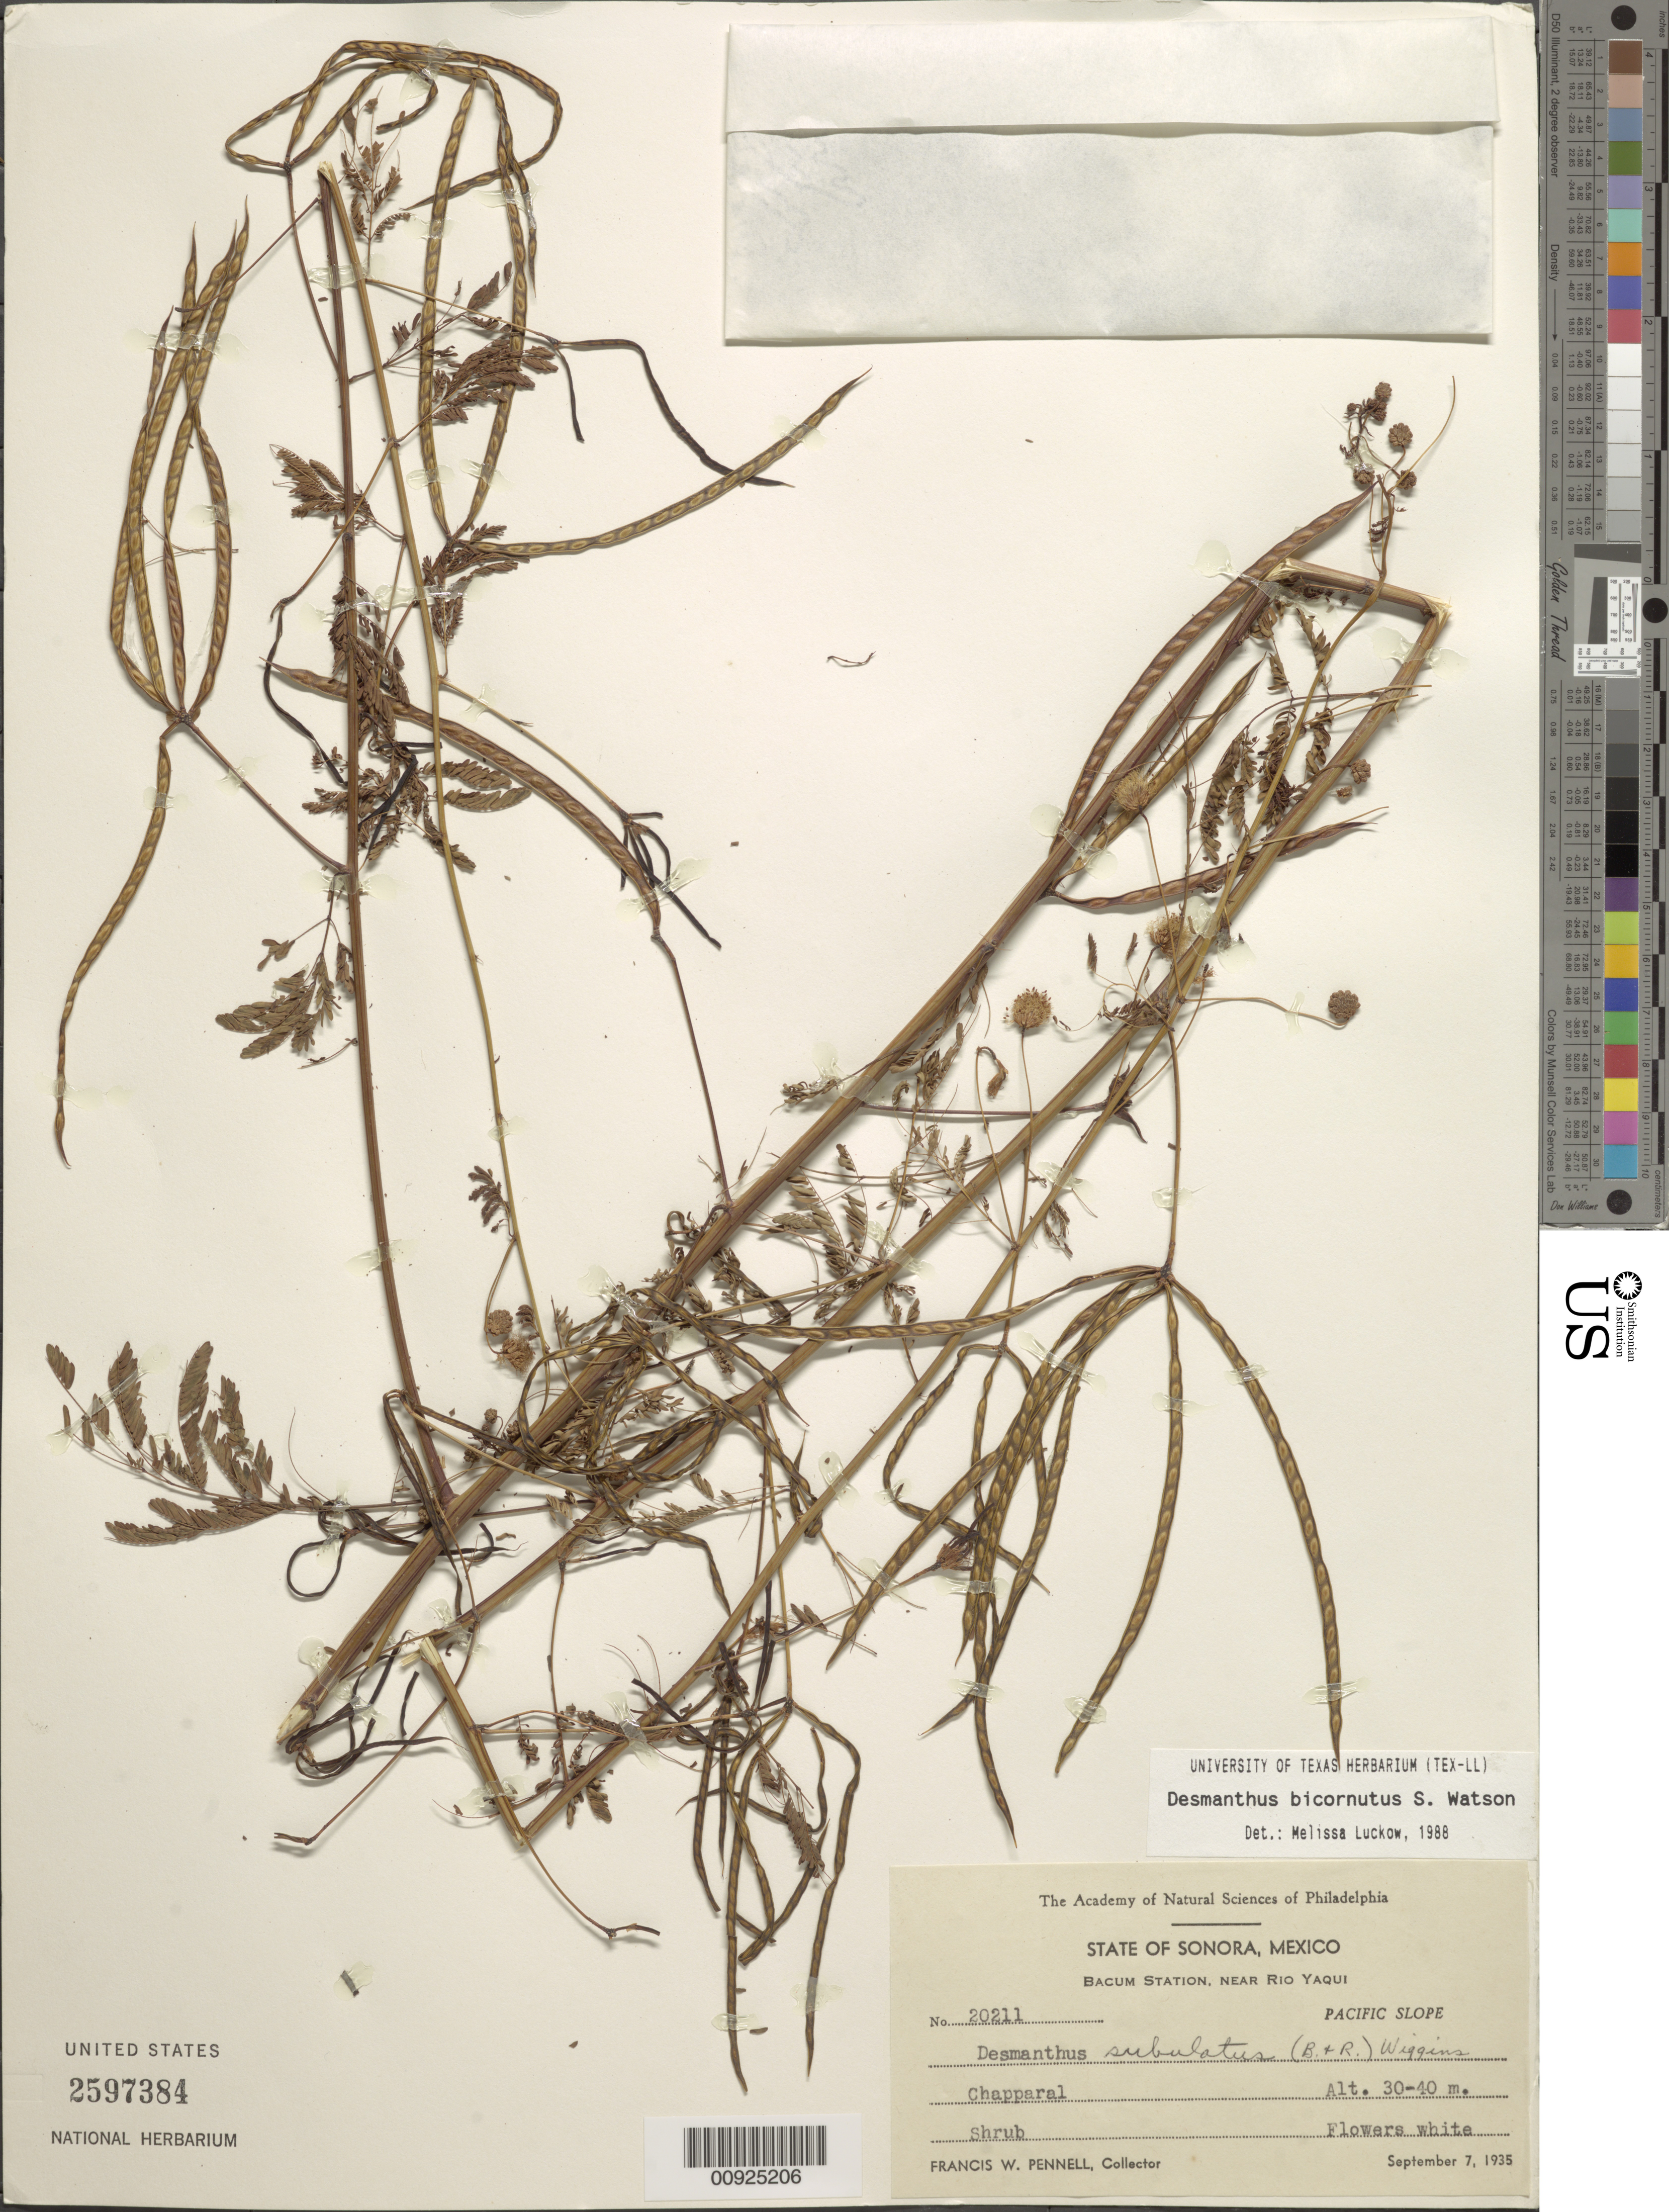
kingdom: Plantae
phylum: Tracheophyta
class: Magnoliopsida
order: Fabales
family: Fabaceae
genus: Desmanthus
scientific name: Desmanthus bicornutus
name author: S. Watson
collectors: F. W. Pennell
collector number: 20211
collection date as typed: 07 Sep 1935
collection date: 1935-09-07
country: Mexico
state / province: Sonora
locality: Bacum Station, near Río Yaqui, State of Sonora, Pacific Slope.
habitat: Chaparral.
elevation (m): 40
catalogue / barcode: US 2597384